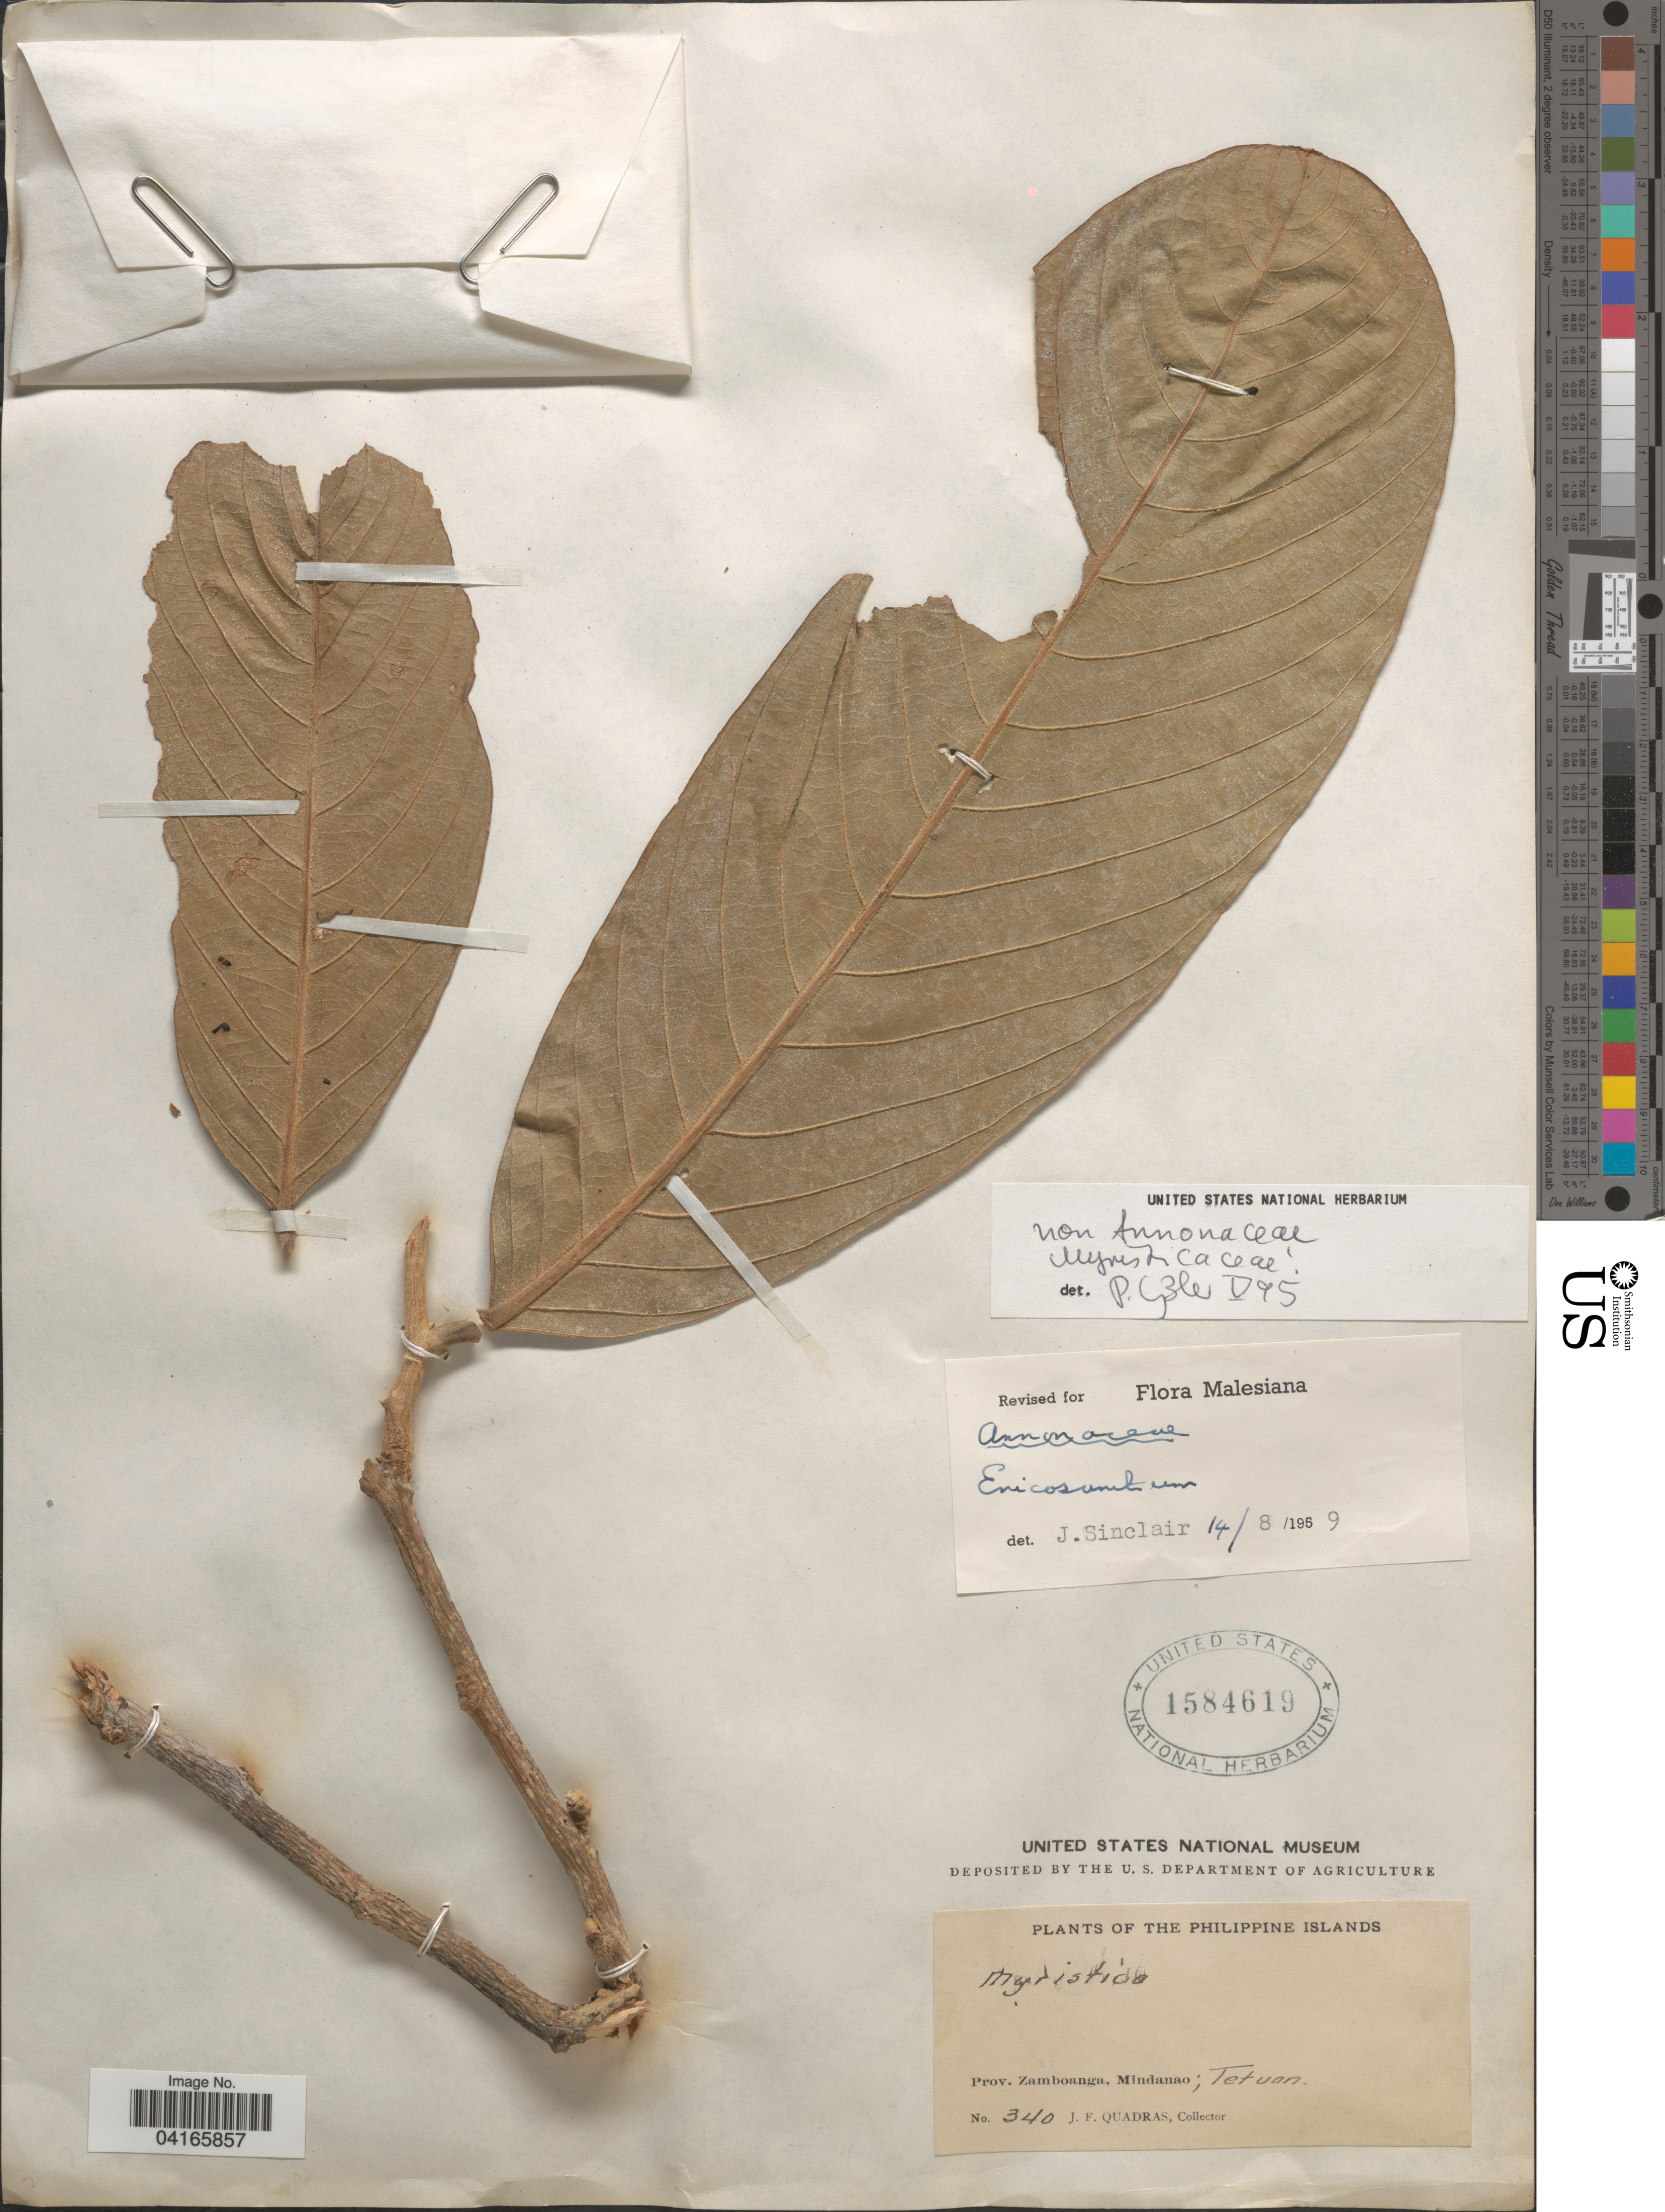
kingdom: Plantae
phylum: Tracheophyta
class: Magnoliopsida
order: Magnoliales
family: Myristicaceae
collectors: J. Quadras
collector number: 340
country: Philippines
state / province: Zamboanga Peninsula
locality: The Philippine Islands. Prov. Zamboanga, Mindanao; Tetuan.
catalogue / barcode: US 1584619